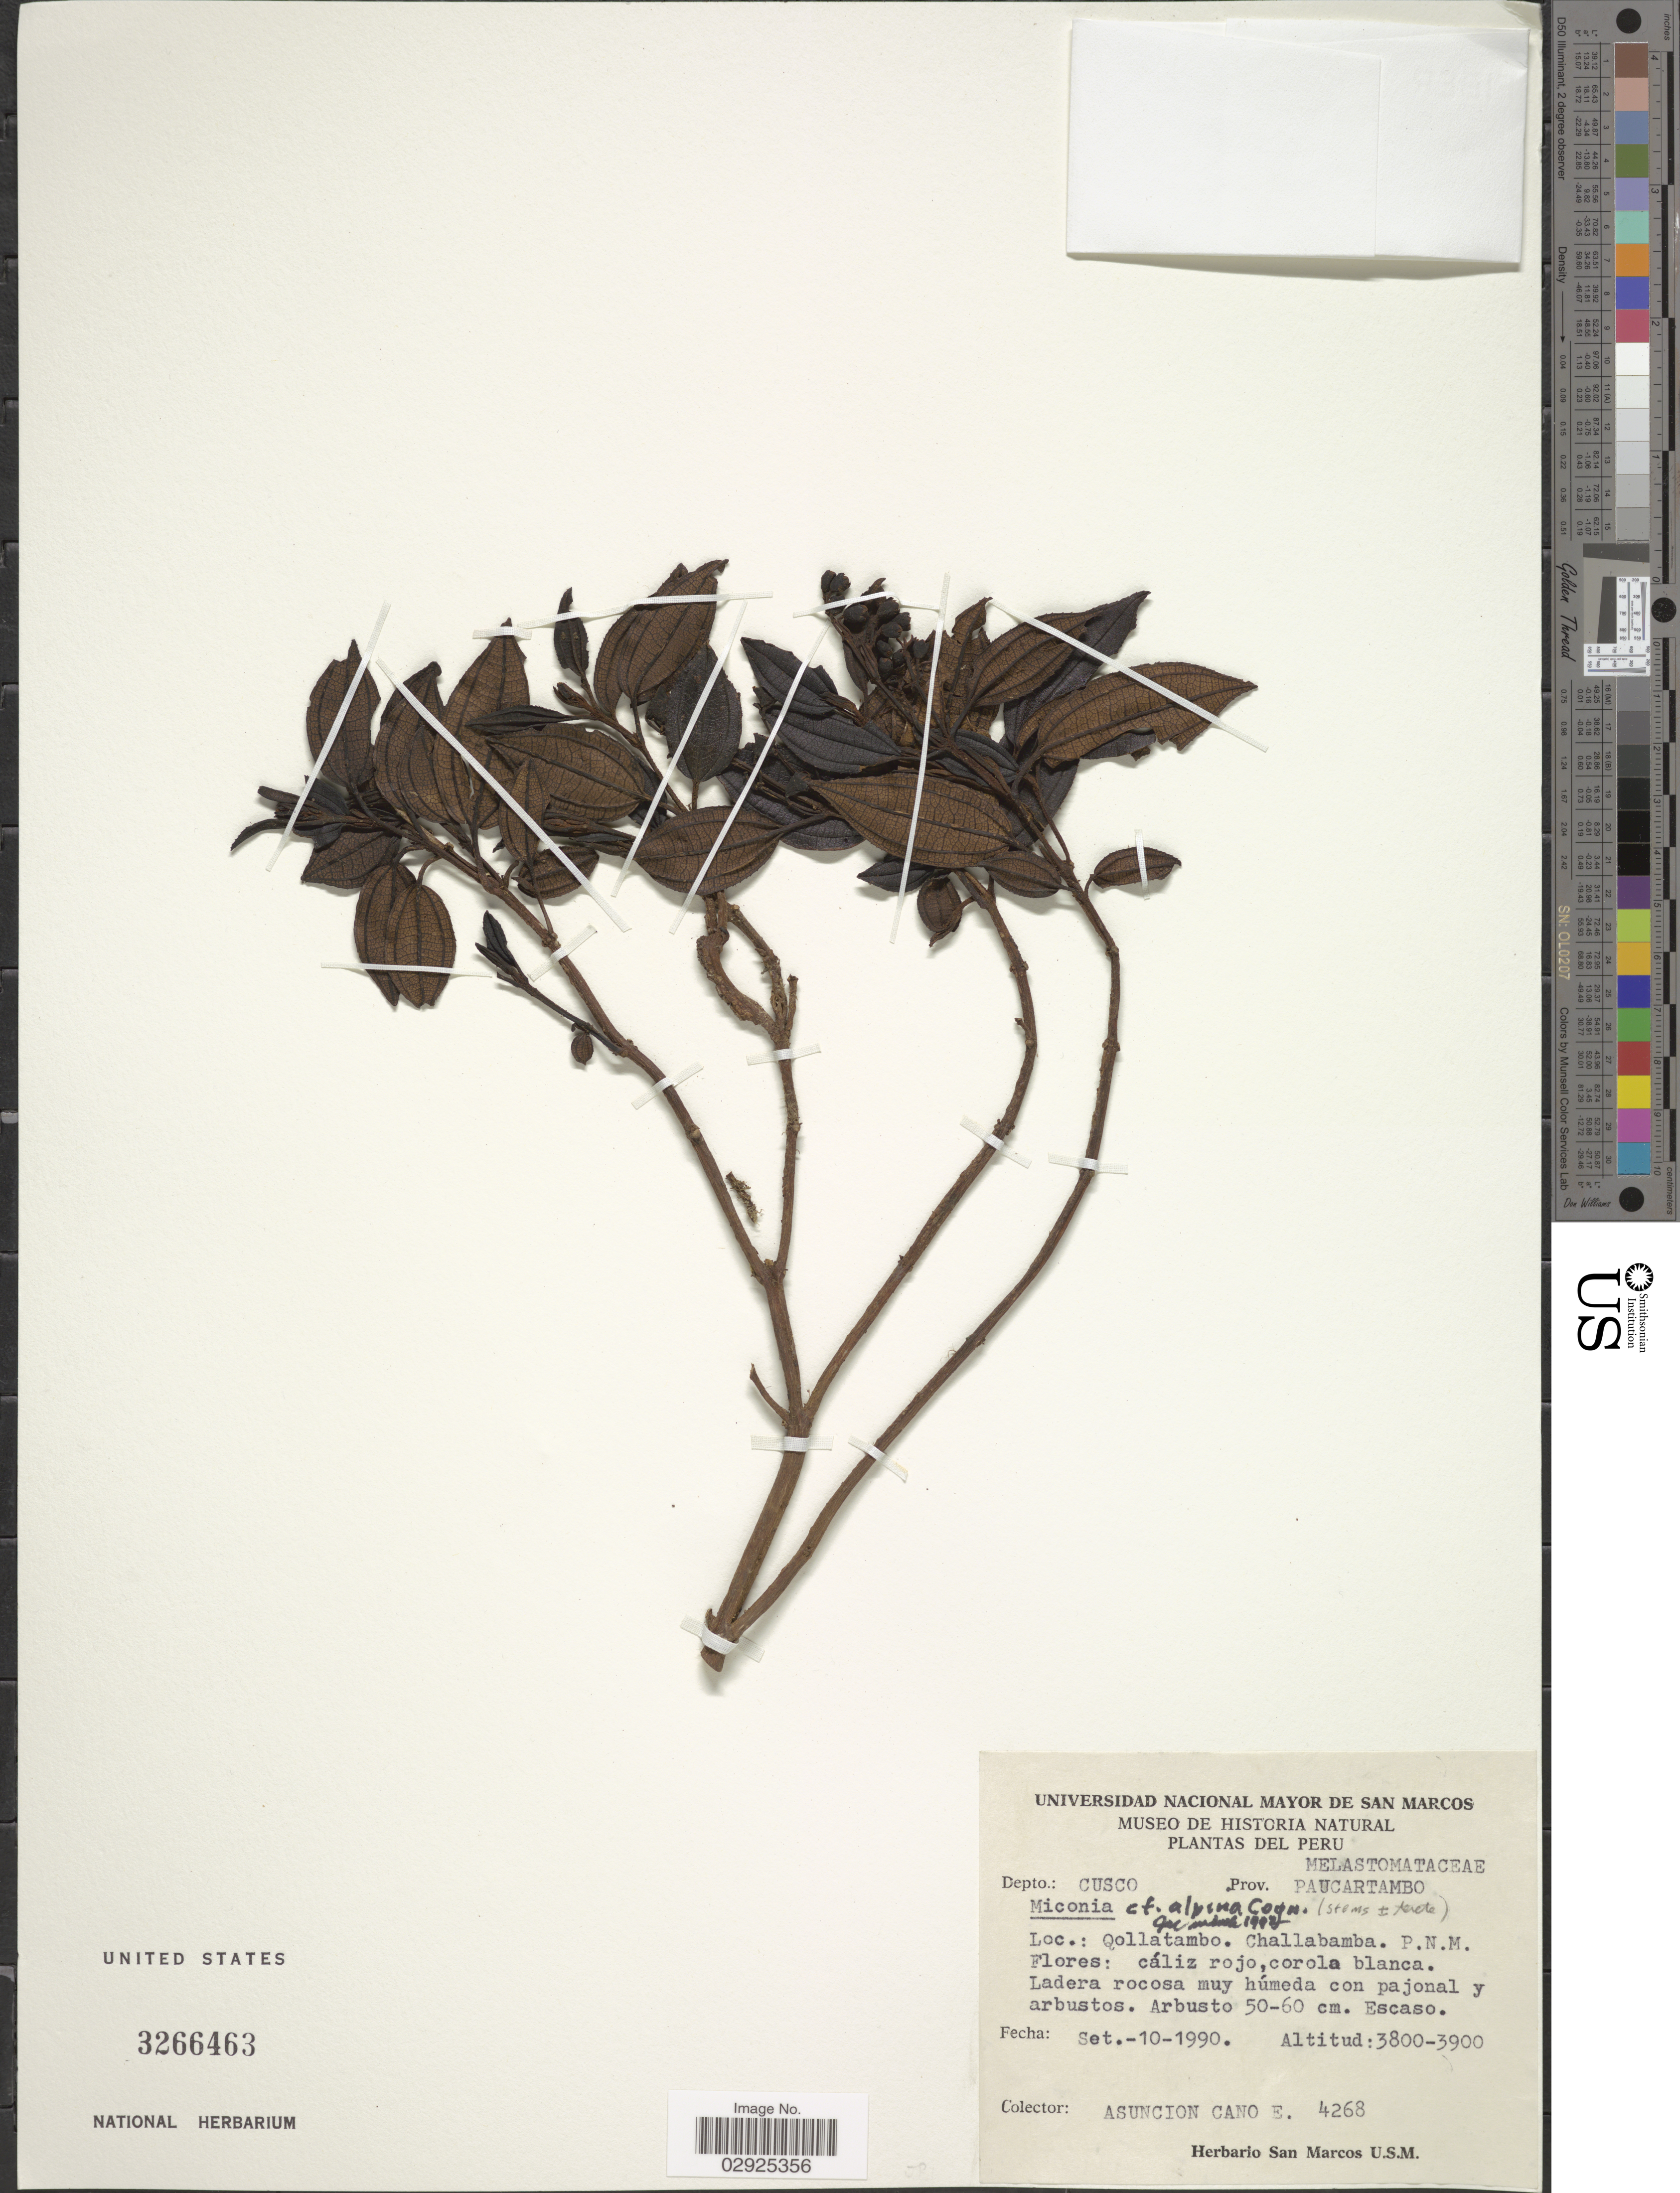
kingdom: Plantae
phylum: Tracheophyta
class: Magnoliopsida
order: Myrtales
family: Melastomataceae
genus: Miconia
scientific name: Miconia alpina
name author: Cogn.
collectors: A. Cano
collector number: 4268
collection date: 1990-09-10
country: Peru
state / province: Cusco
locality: Depto. Cusco, Prov. Paucartambo, Qollatambo, Challabamba, P.N.M.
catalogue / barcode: US 3266463